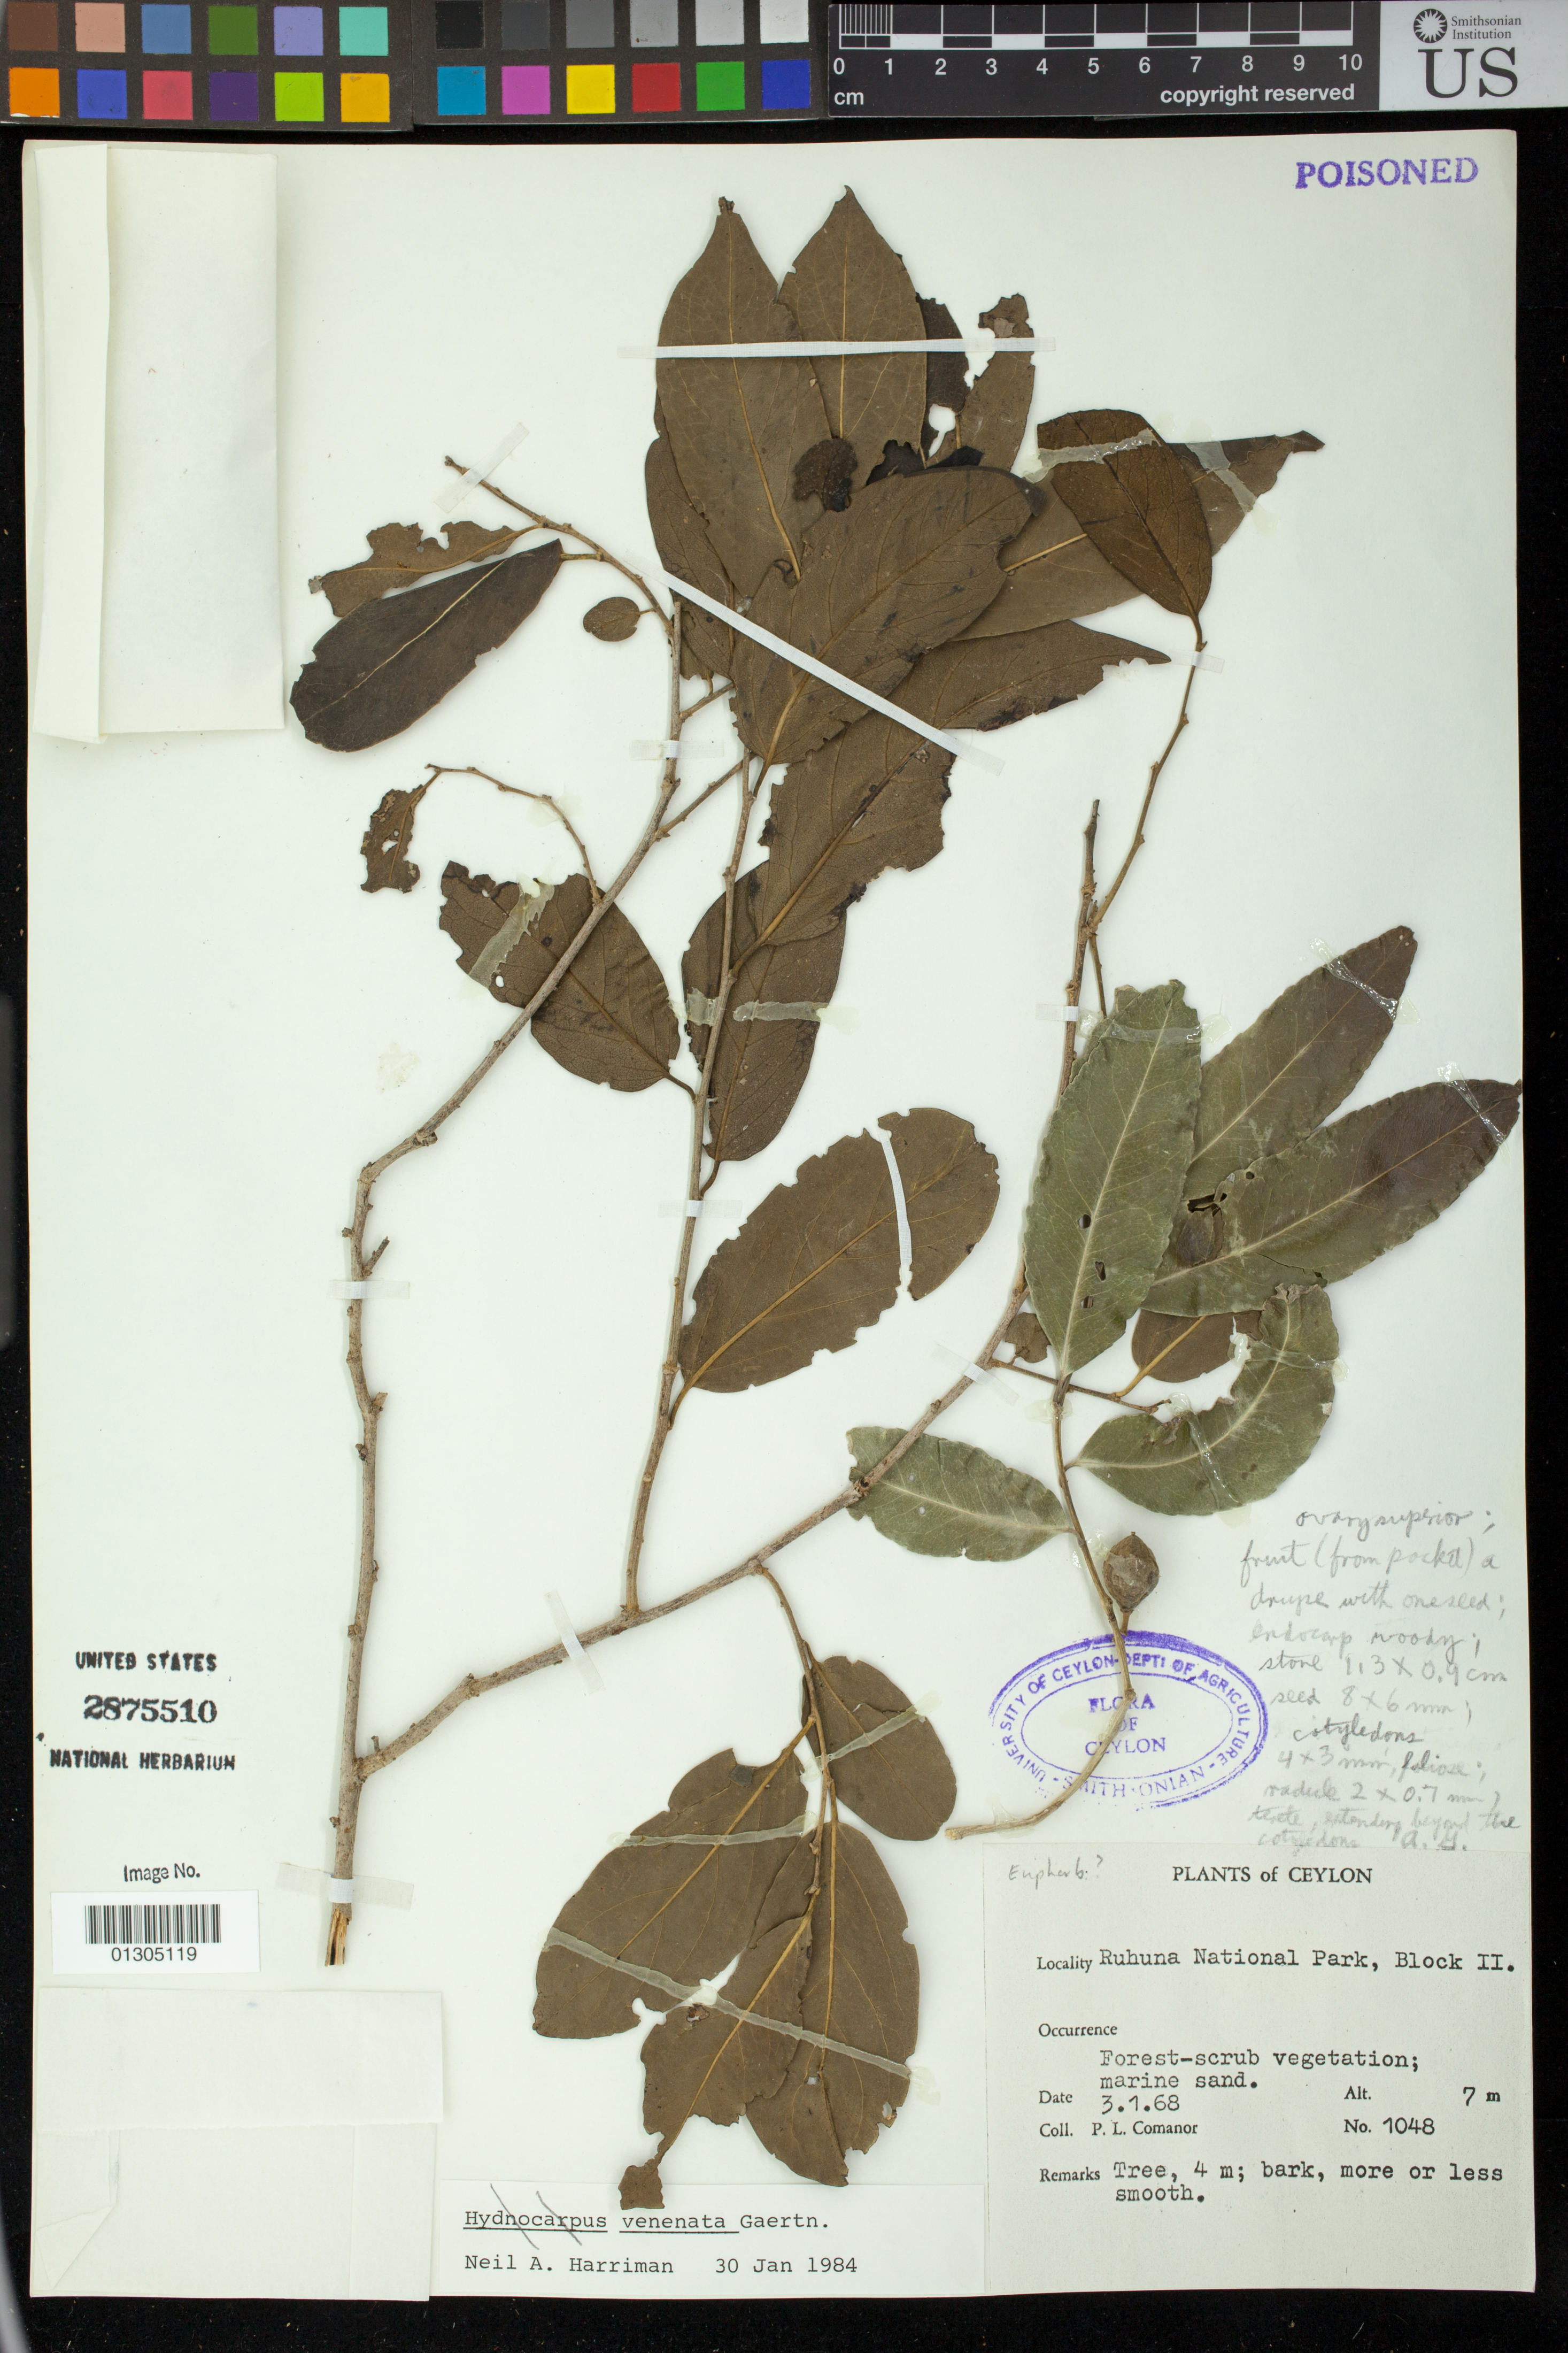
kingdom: Plantae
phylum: Tracheophyta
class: Magnoliopsida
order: Malpighiales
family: Euphorbiaceae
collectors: P. Comanor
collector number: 1048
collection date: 1968-01-03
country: Sri Lanka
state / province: Southern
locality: Ruhuna National Park, Block II.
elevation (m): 7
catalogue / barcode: US 2875510